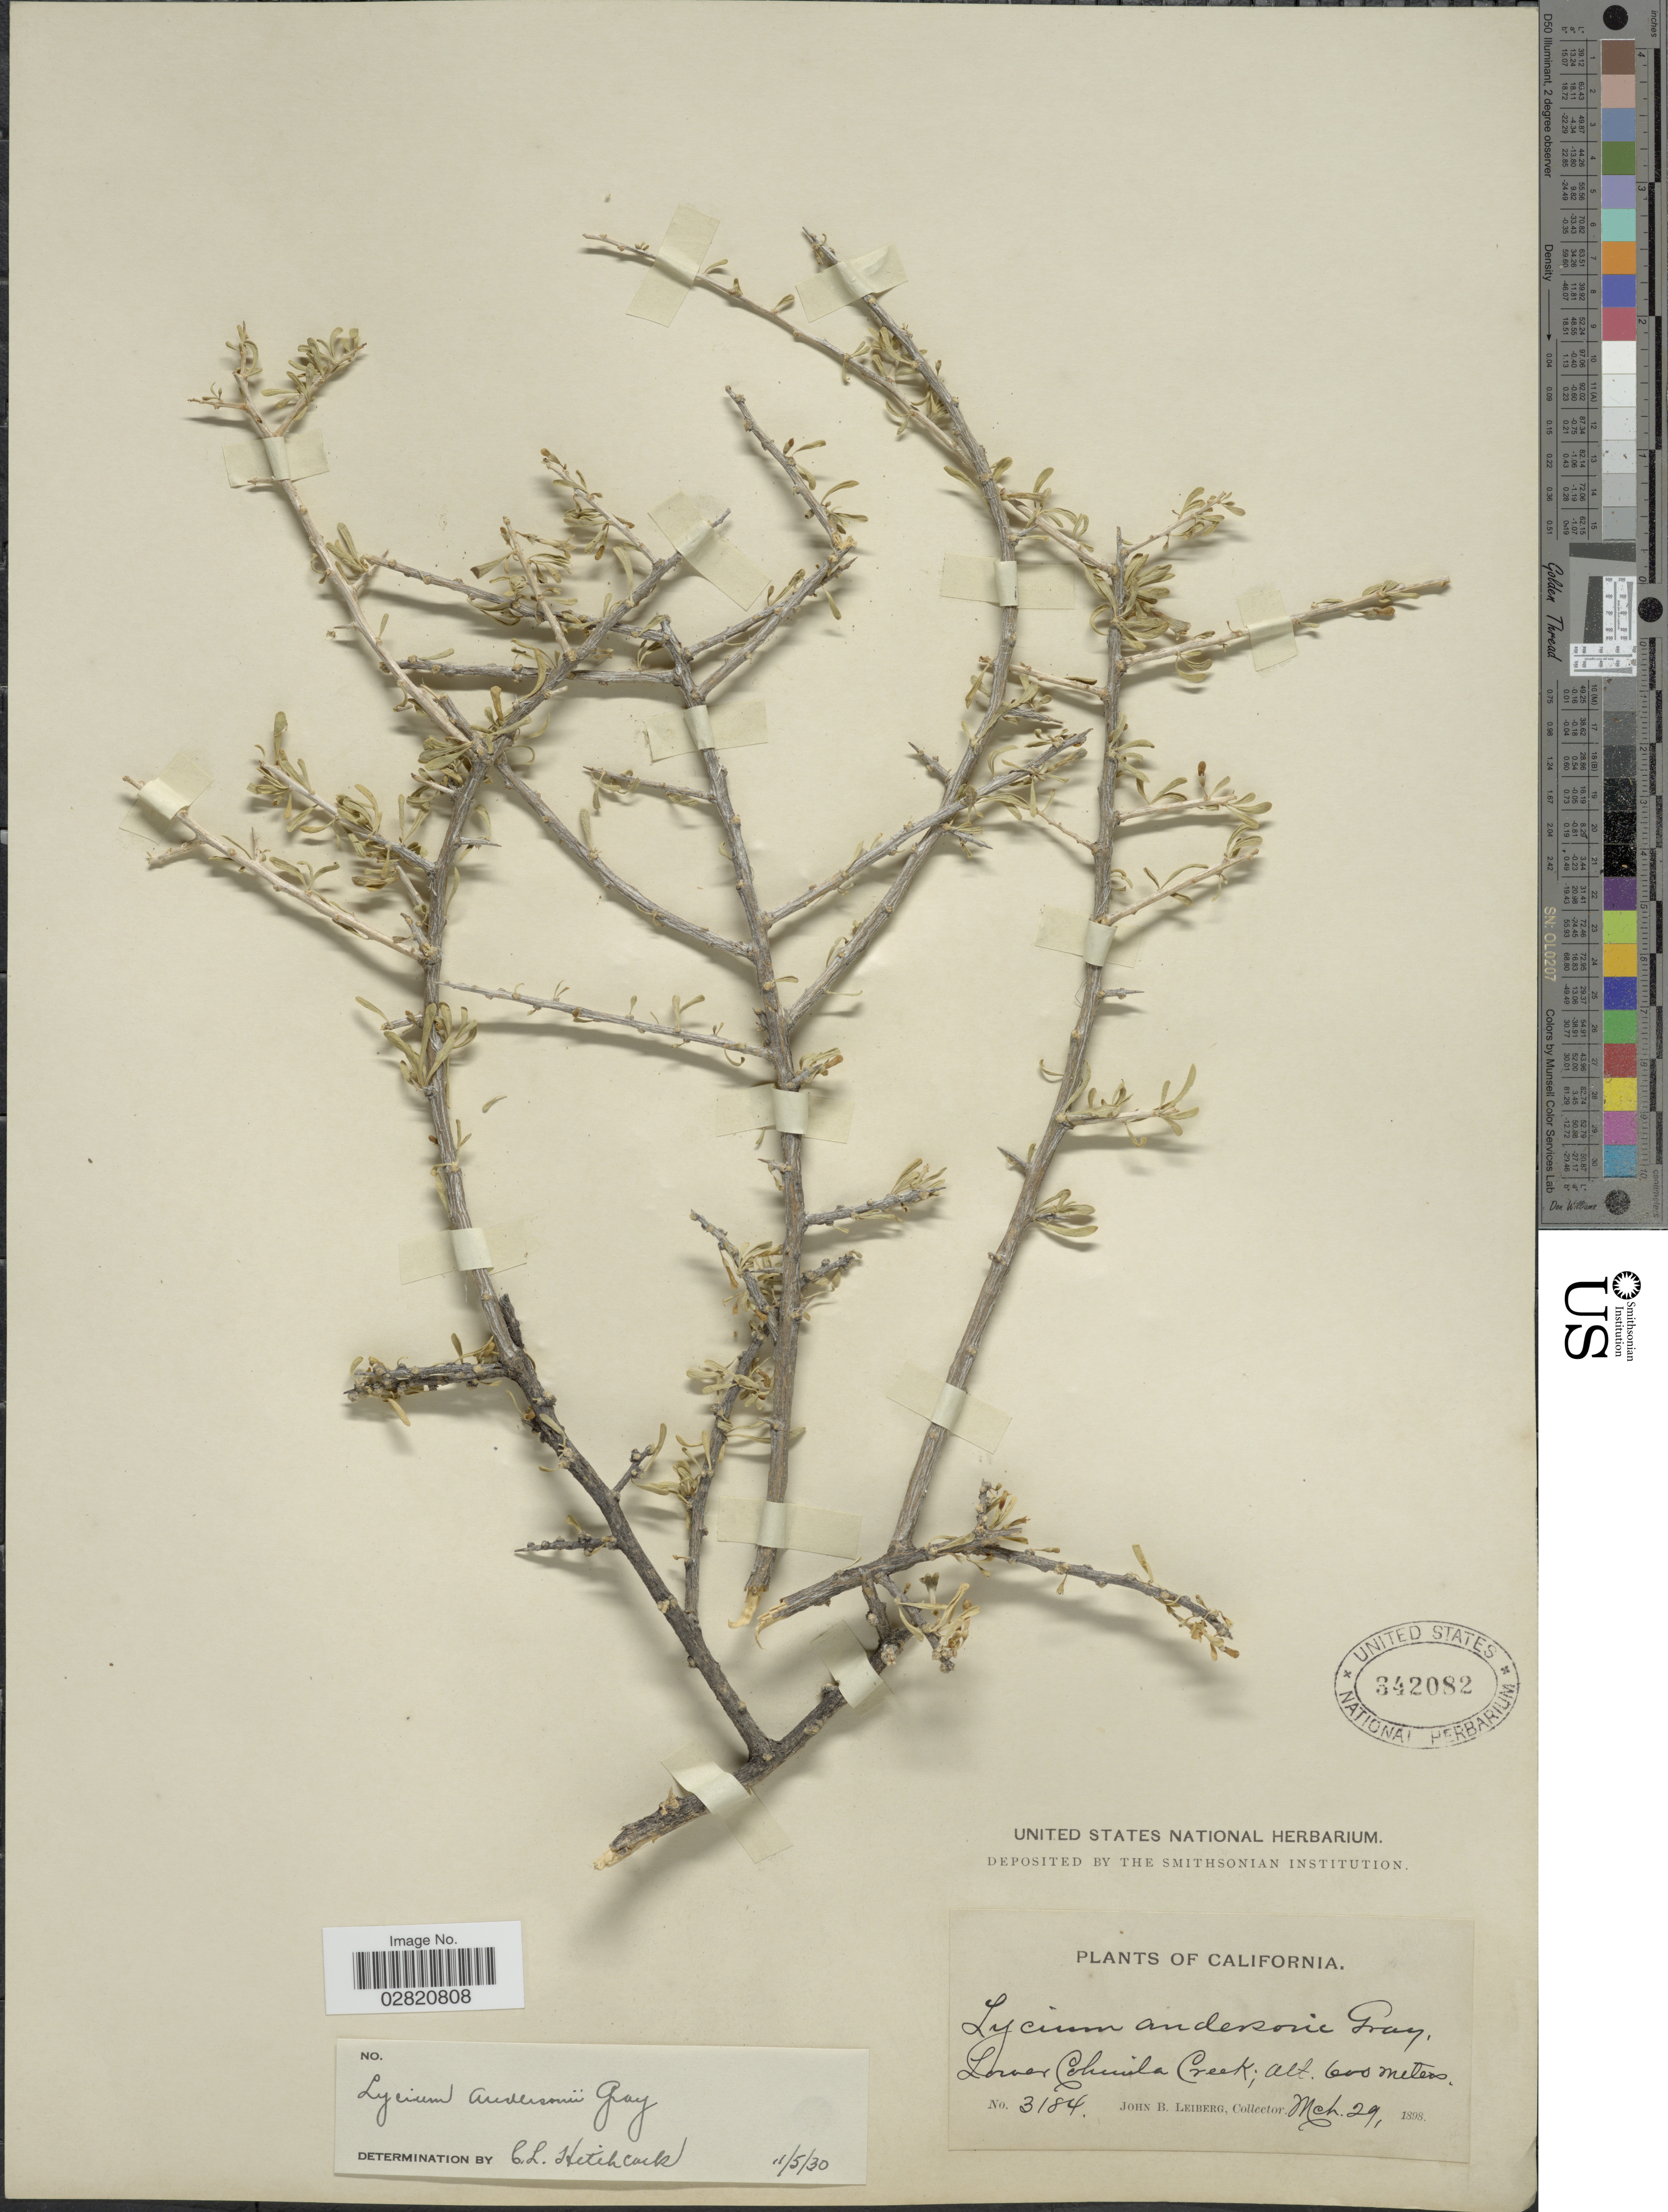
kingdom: Plantae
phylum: Tracheophyta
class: Magnoliopsida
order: Solanales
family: Solanaceae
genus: Lycium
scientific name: Lycium andersonii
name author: A. Gray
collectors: J. Leiberg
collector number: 3184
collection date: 1898-03-29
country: United States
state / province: California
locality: Lower Cahuilla Creek.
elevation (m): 600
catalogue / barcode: US 342082